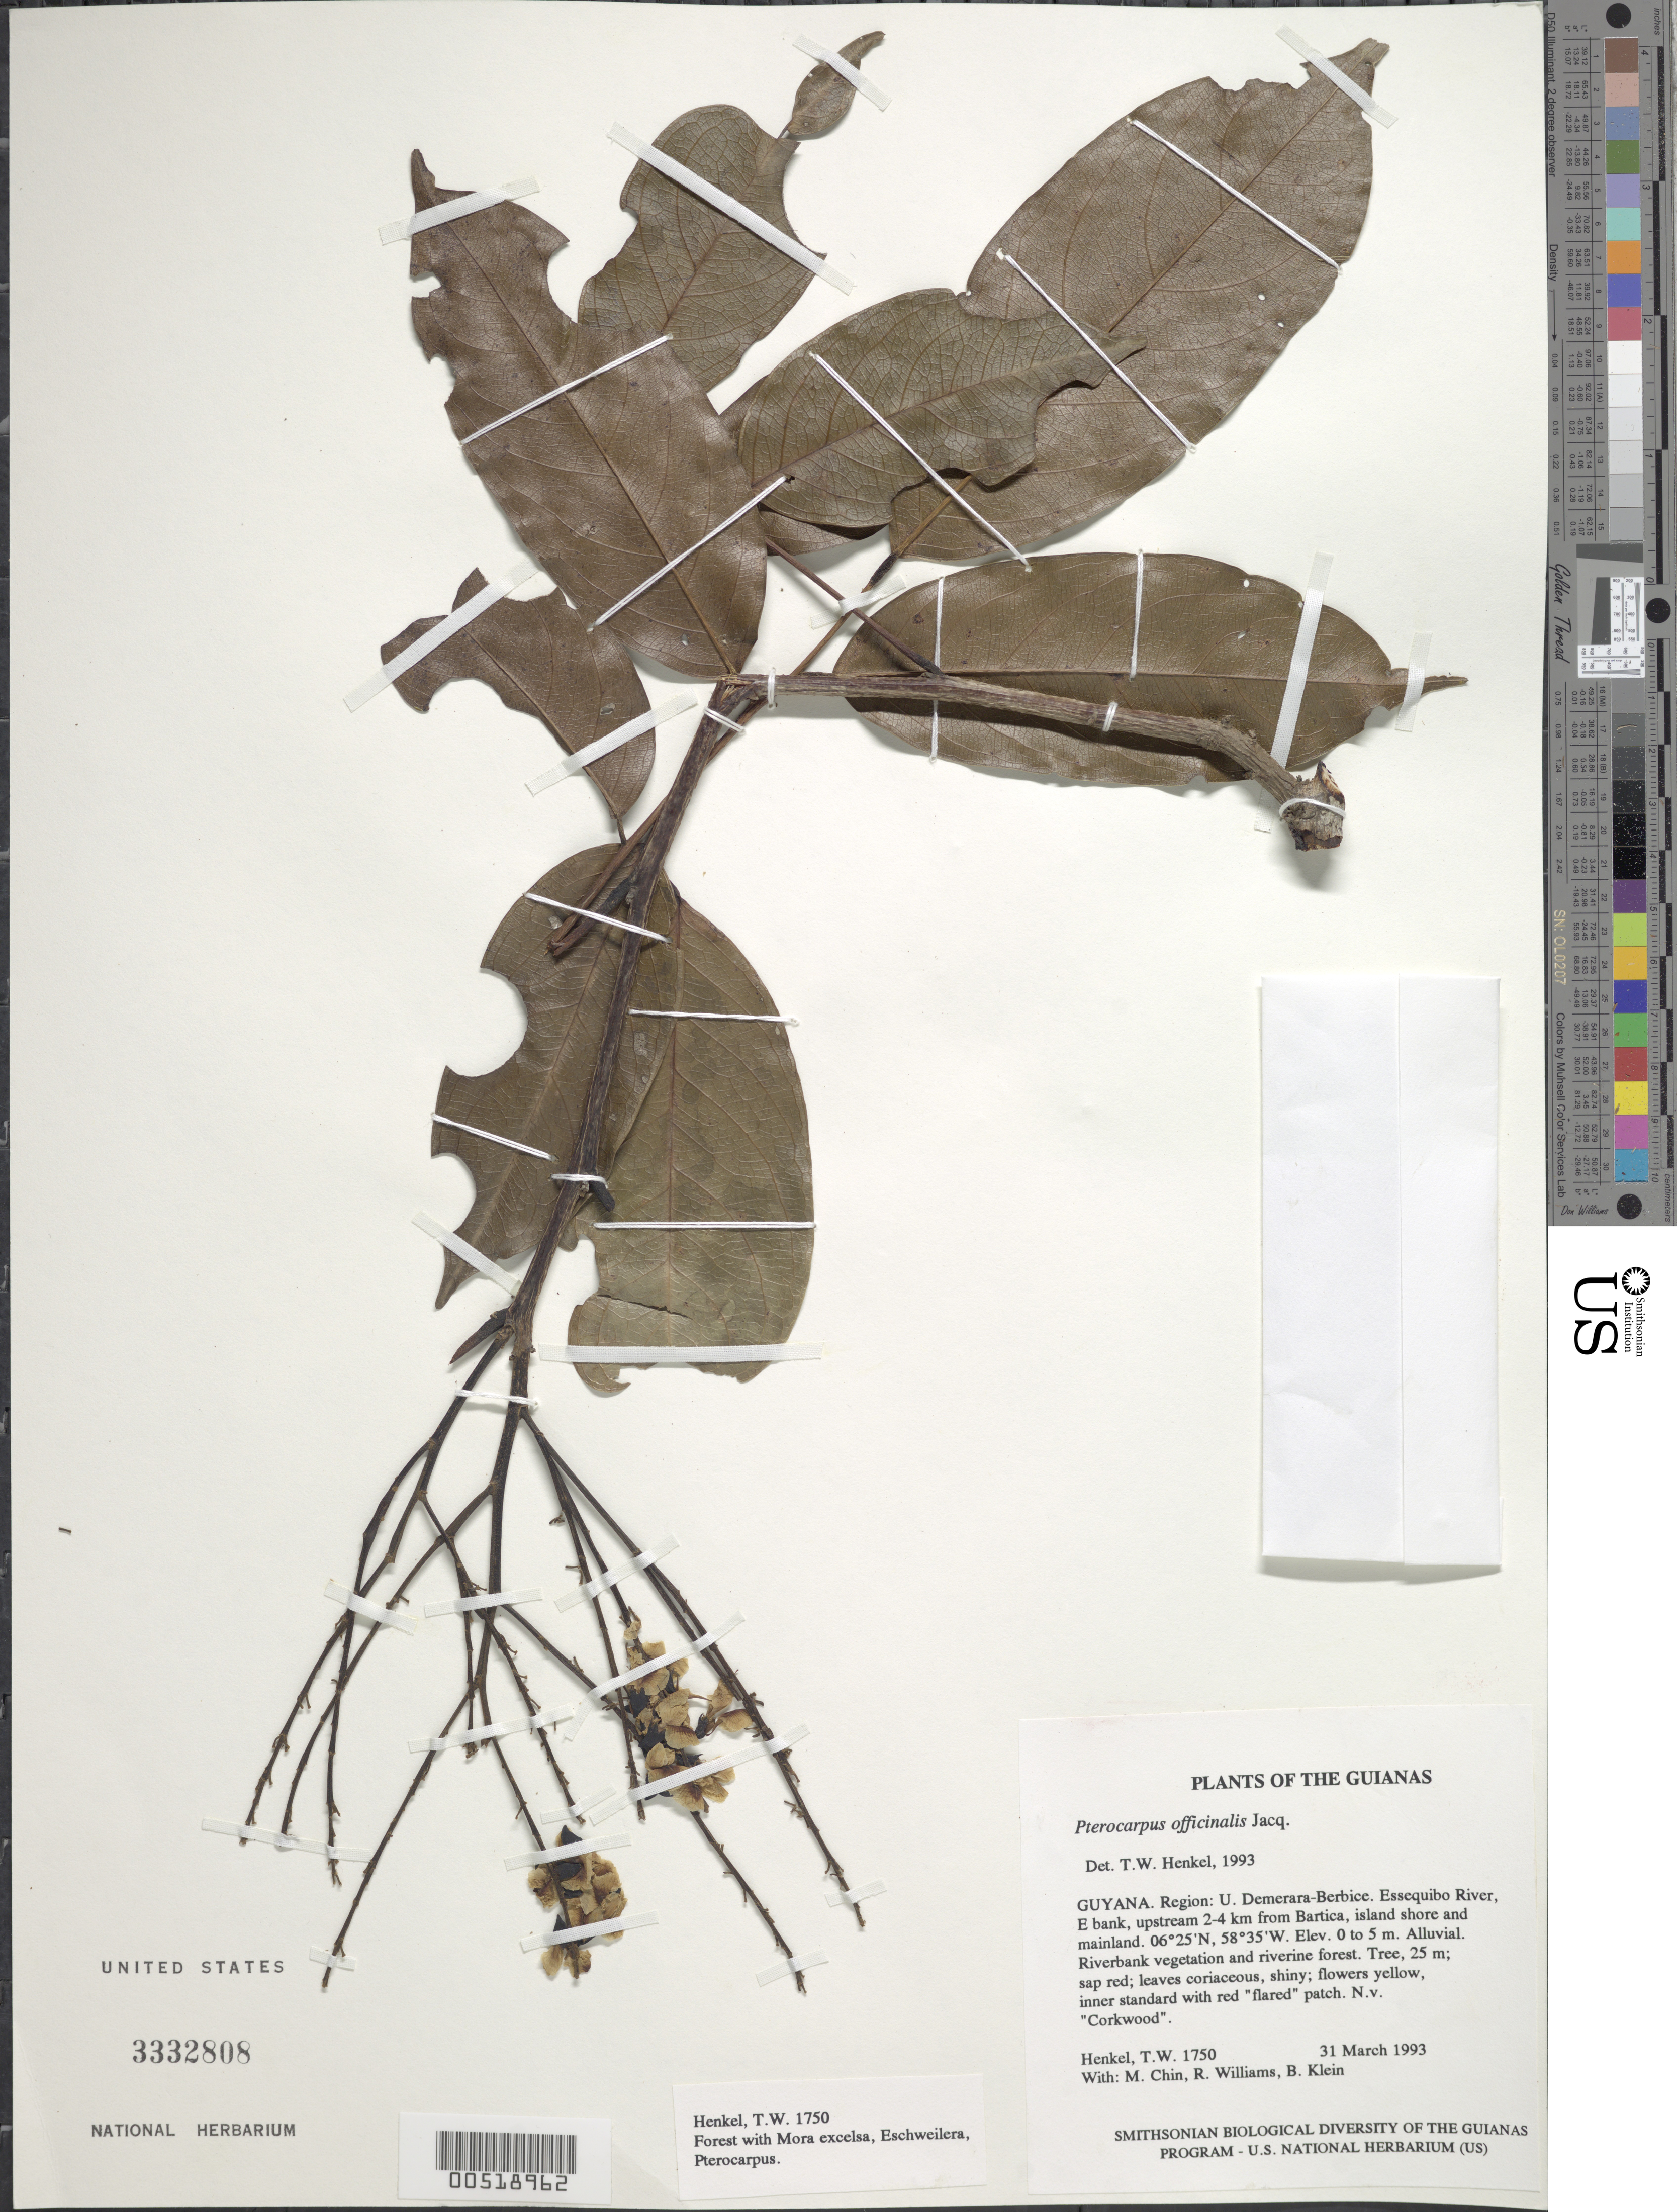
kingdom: Plantae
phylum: Tracheophyta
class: Magnoliopsida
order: Fabales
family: Fabaceae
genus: Pterocarpus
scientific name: Pterocarpus officinalis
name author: Jacq.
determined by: Henkel, T. W.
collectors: T. Henkel, M. Chin, R. Williams & B. Klein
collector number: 1750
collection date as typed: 31 March 1993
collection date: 1993-03-31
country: Guyana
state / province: U. Demerara-Berbice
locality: Essequibo River, E bank, upstream 2-4 km from Bartica, island shore and mainland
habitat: Alluvial. Riverbank vegetation and riverine forest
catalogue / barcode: US 3332808